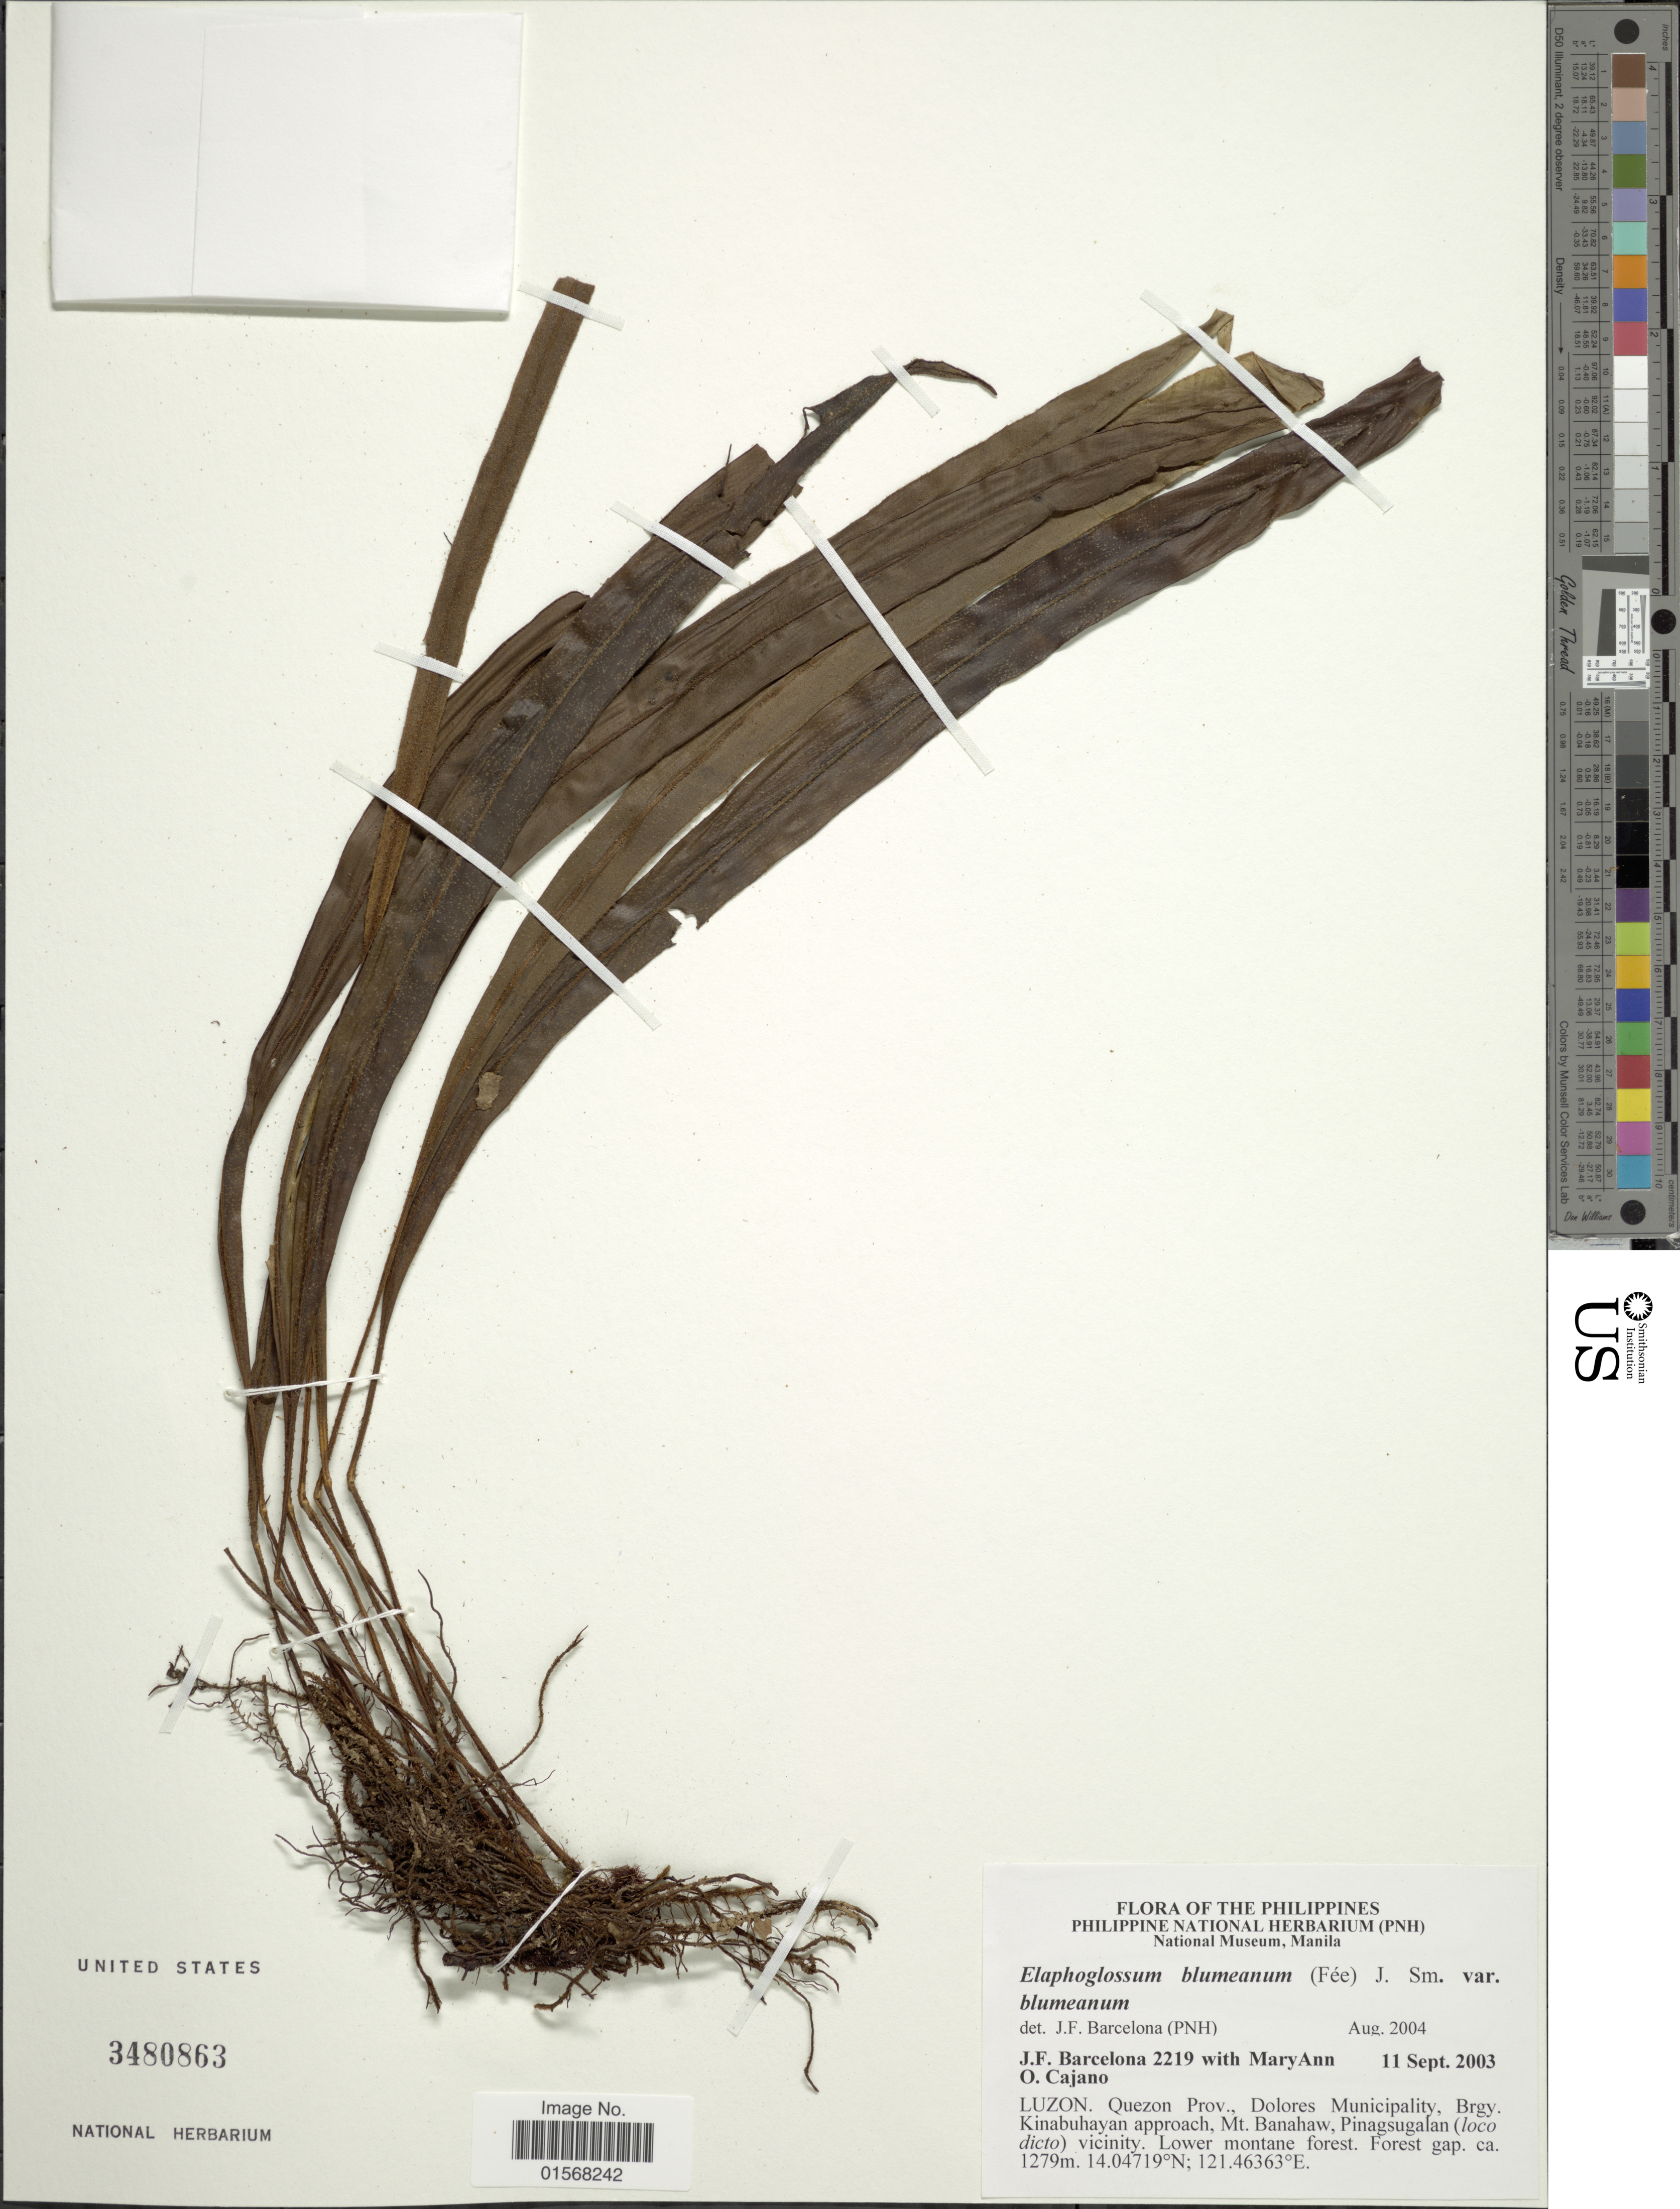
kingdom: Plantae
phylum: Tracheophyta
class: Polypodiopsida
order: Polypodiales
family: Dryopteridaceae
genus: Elaphoglossum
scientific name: Elaphoglossum blumeanum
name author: (Fée) J. Sm.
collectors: J. F. Barcelona & M. Cajano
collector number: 2219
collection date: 2003-09-11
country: Philippines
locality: Luzon, Quezon Prov., Dolores Municipality, Brgy. Kinabuhayan approach, Mt. Banahaw, Pinagsugalan (loco dicto) vicinity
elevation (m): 1279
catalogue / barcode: US 3480863